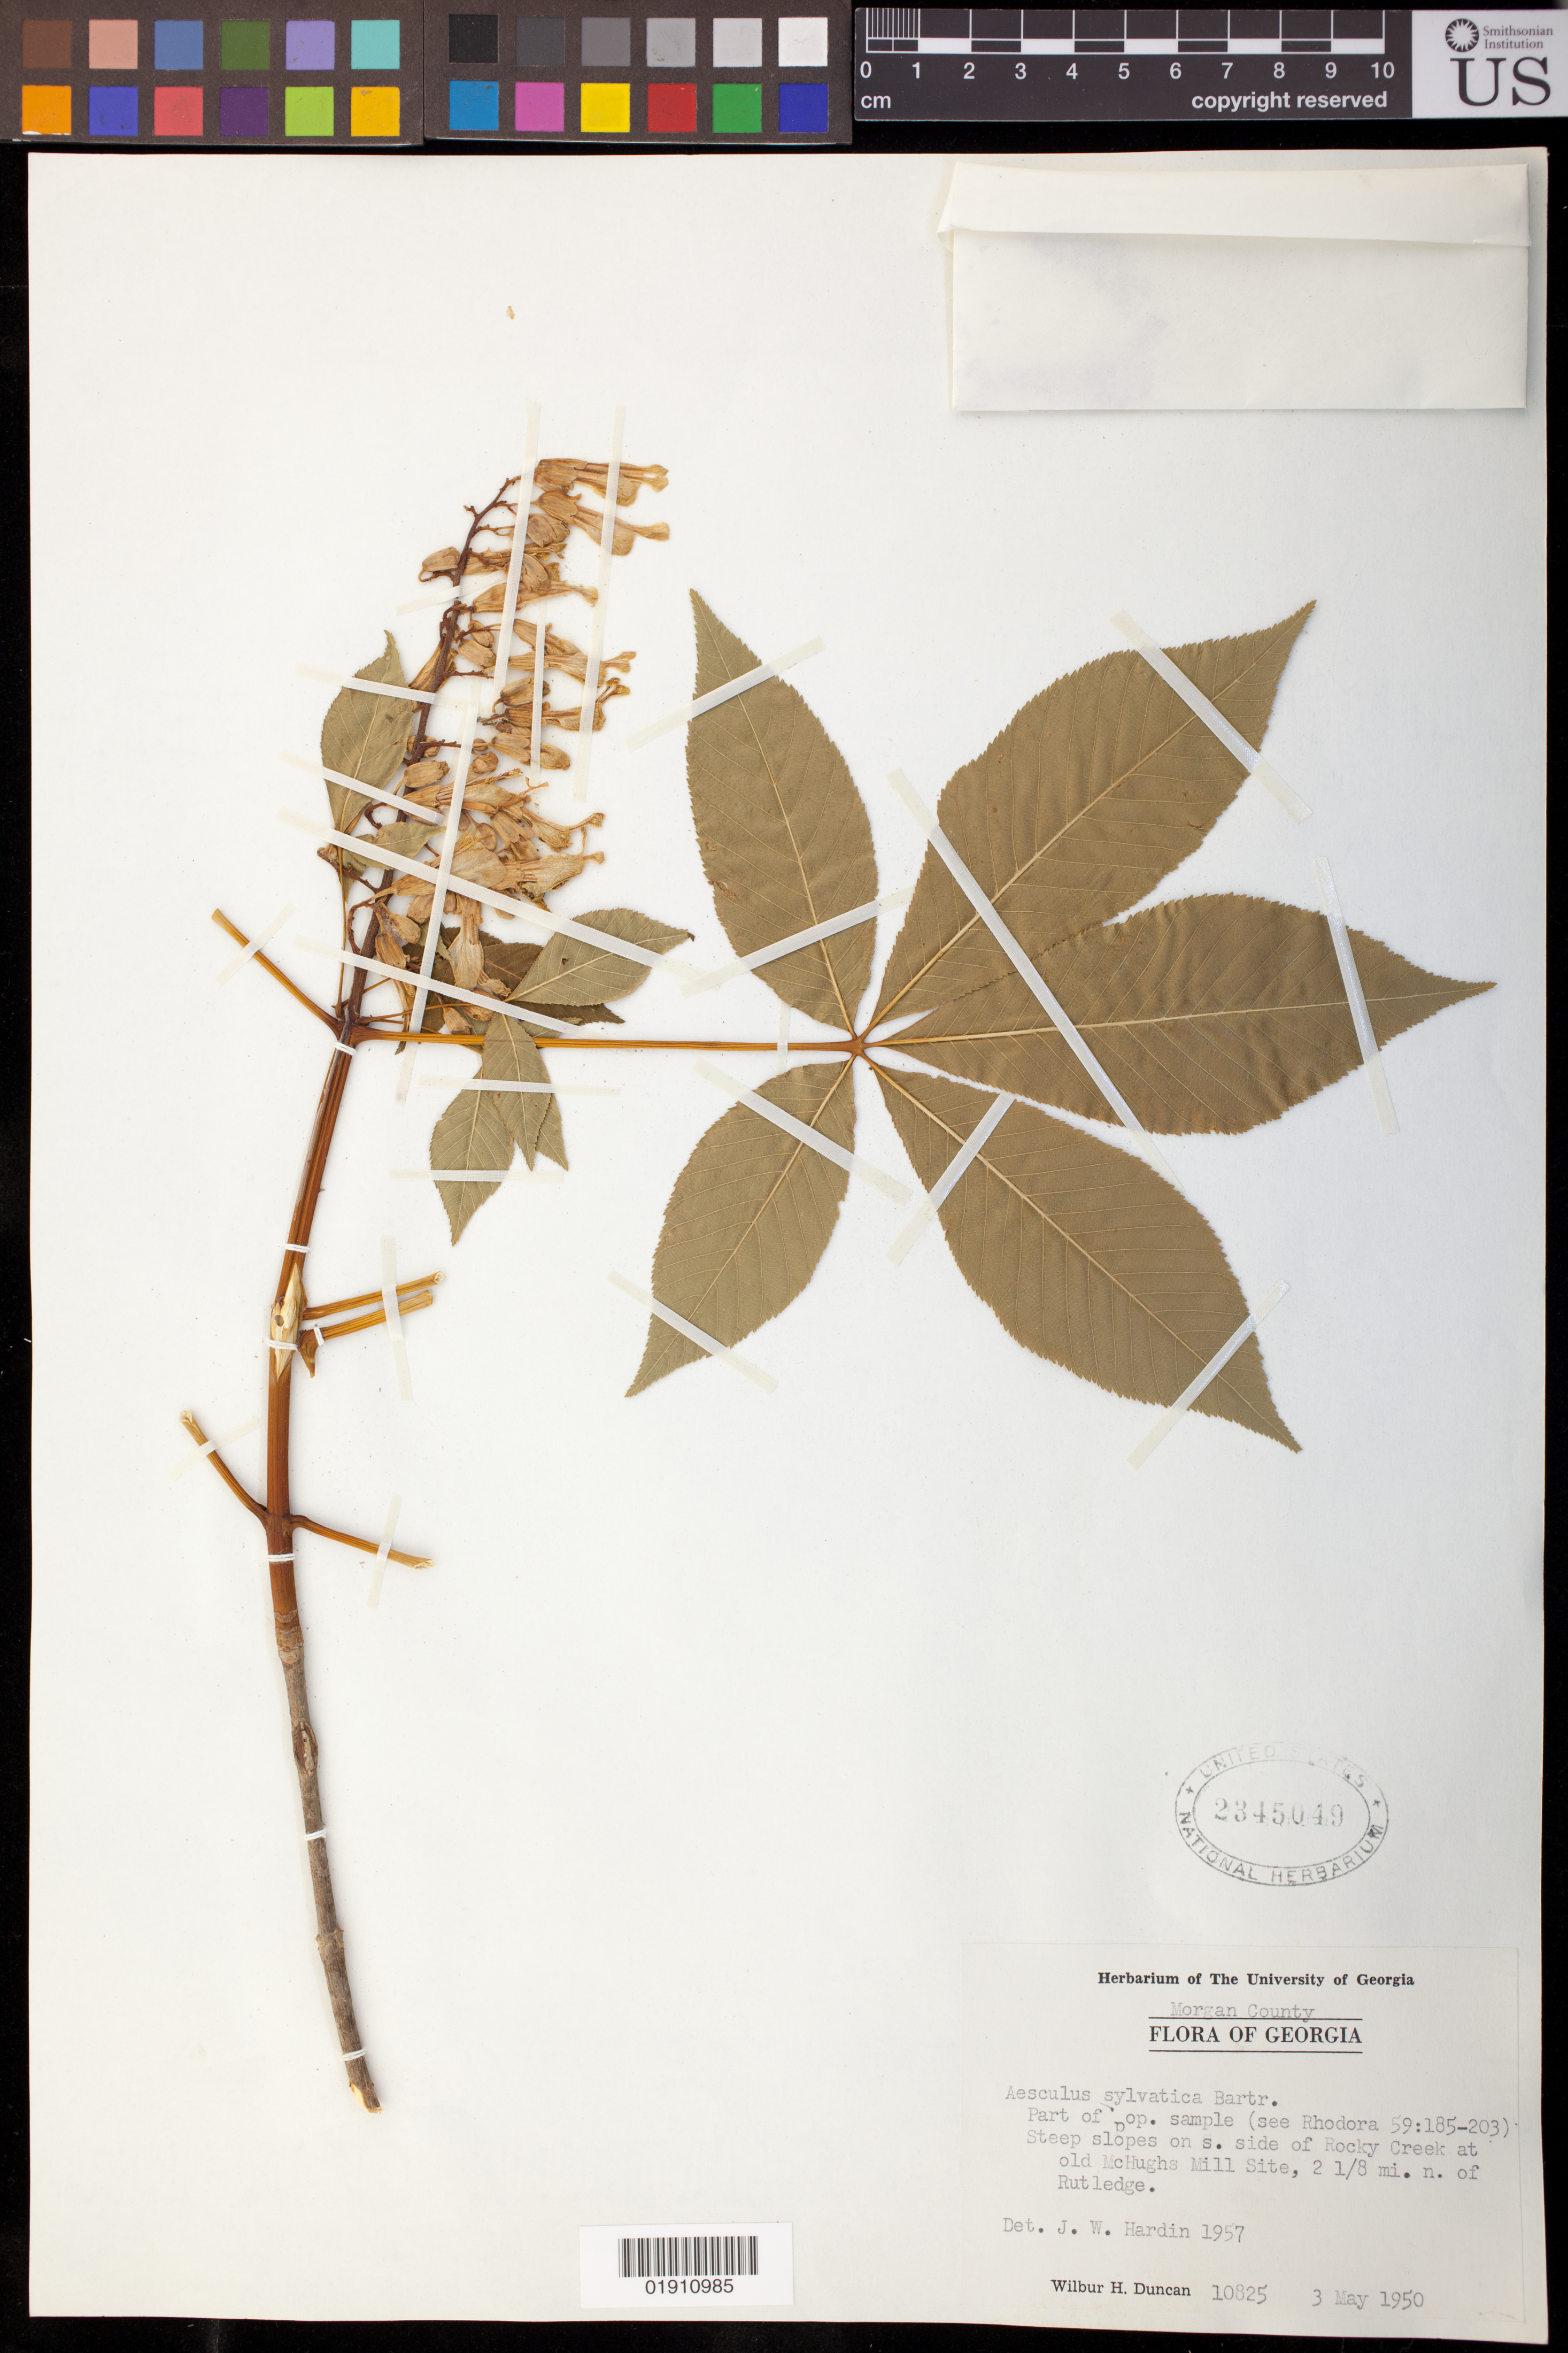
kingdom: Plantae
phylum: Tracheophyta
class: Magnoliopsida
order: Sapindales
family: Sapindaceae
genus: Aesculus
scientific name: Aesculus sylvatica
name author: W. Bartram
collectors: W. H. Duncan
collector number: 10825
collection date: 1950-05-03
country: United States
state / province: Georgia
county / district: Morgan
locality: Steep slopes on s. side of Rocky Creek at old McHughs Mill site, 2 1/8 mi. n. of Rutledge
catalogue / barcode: US 2345049